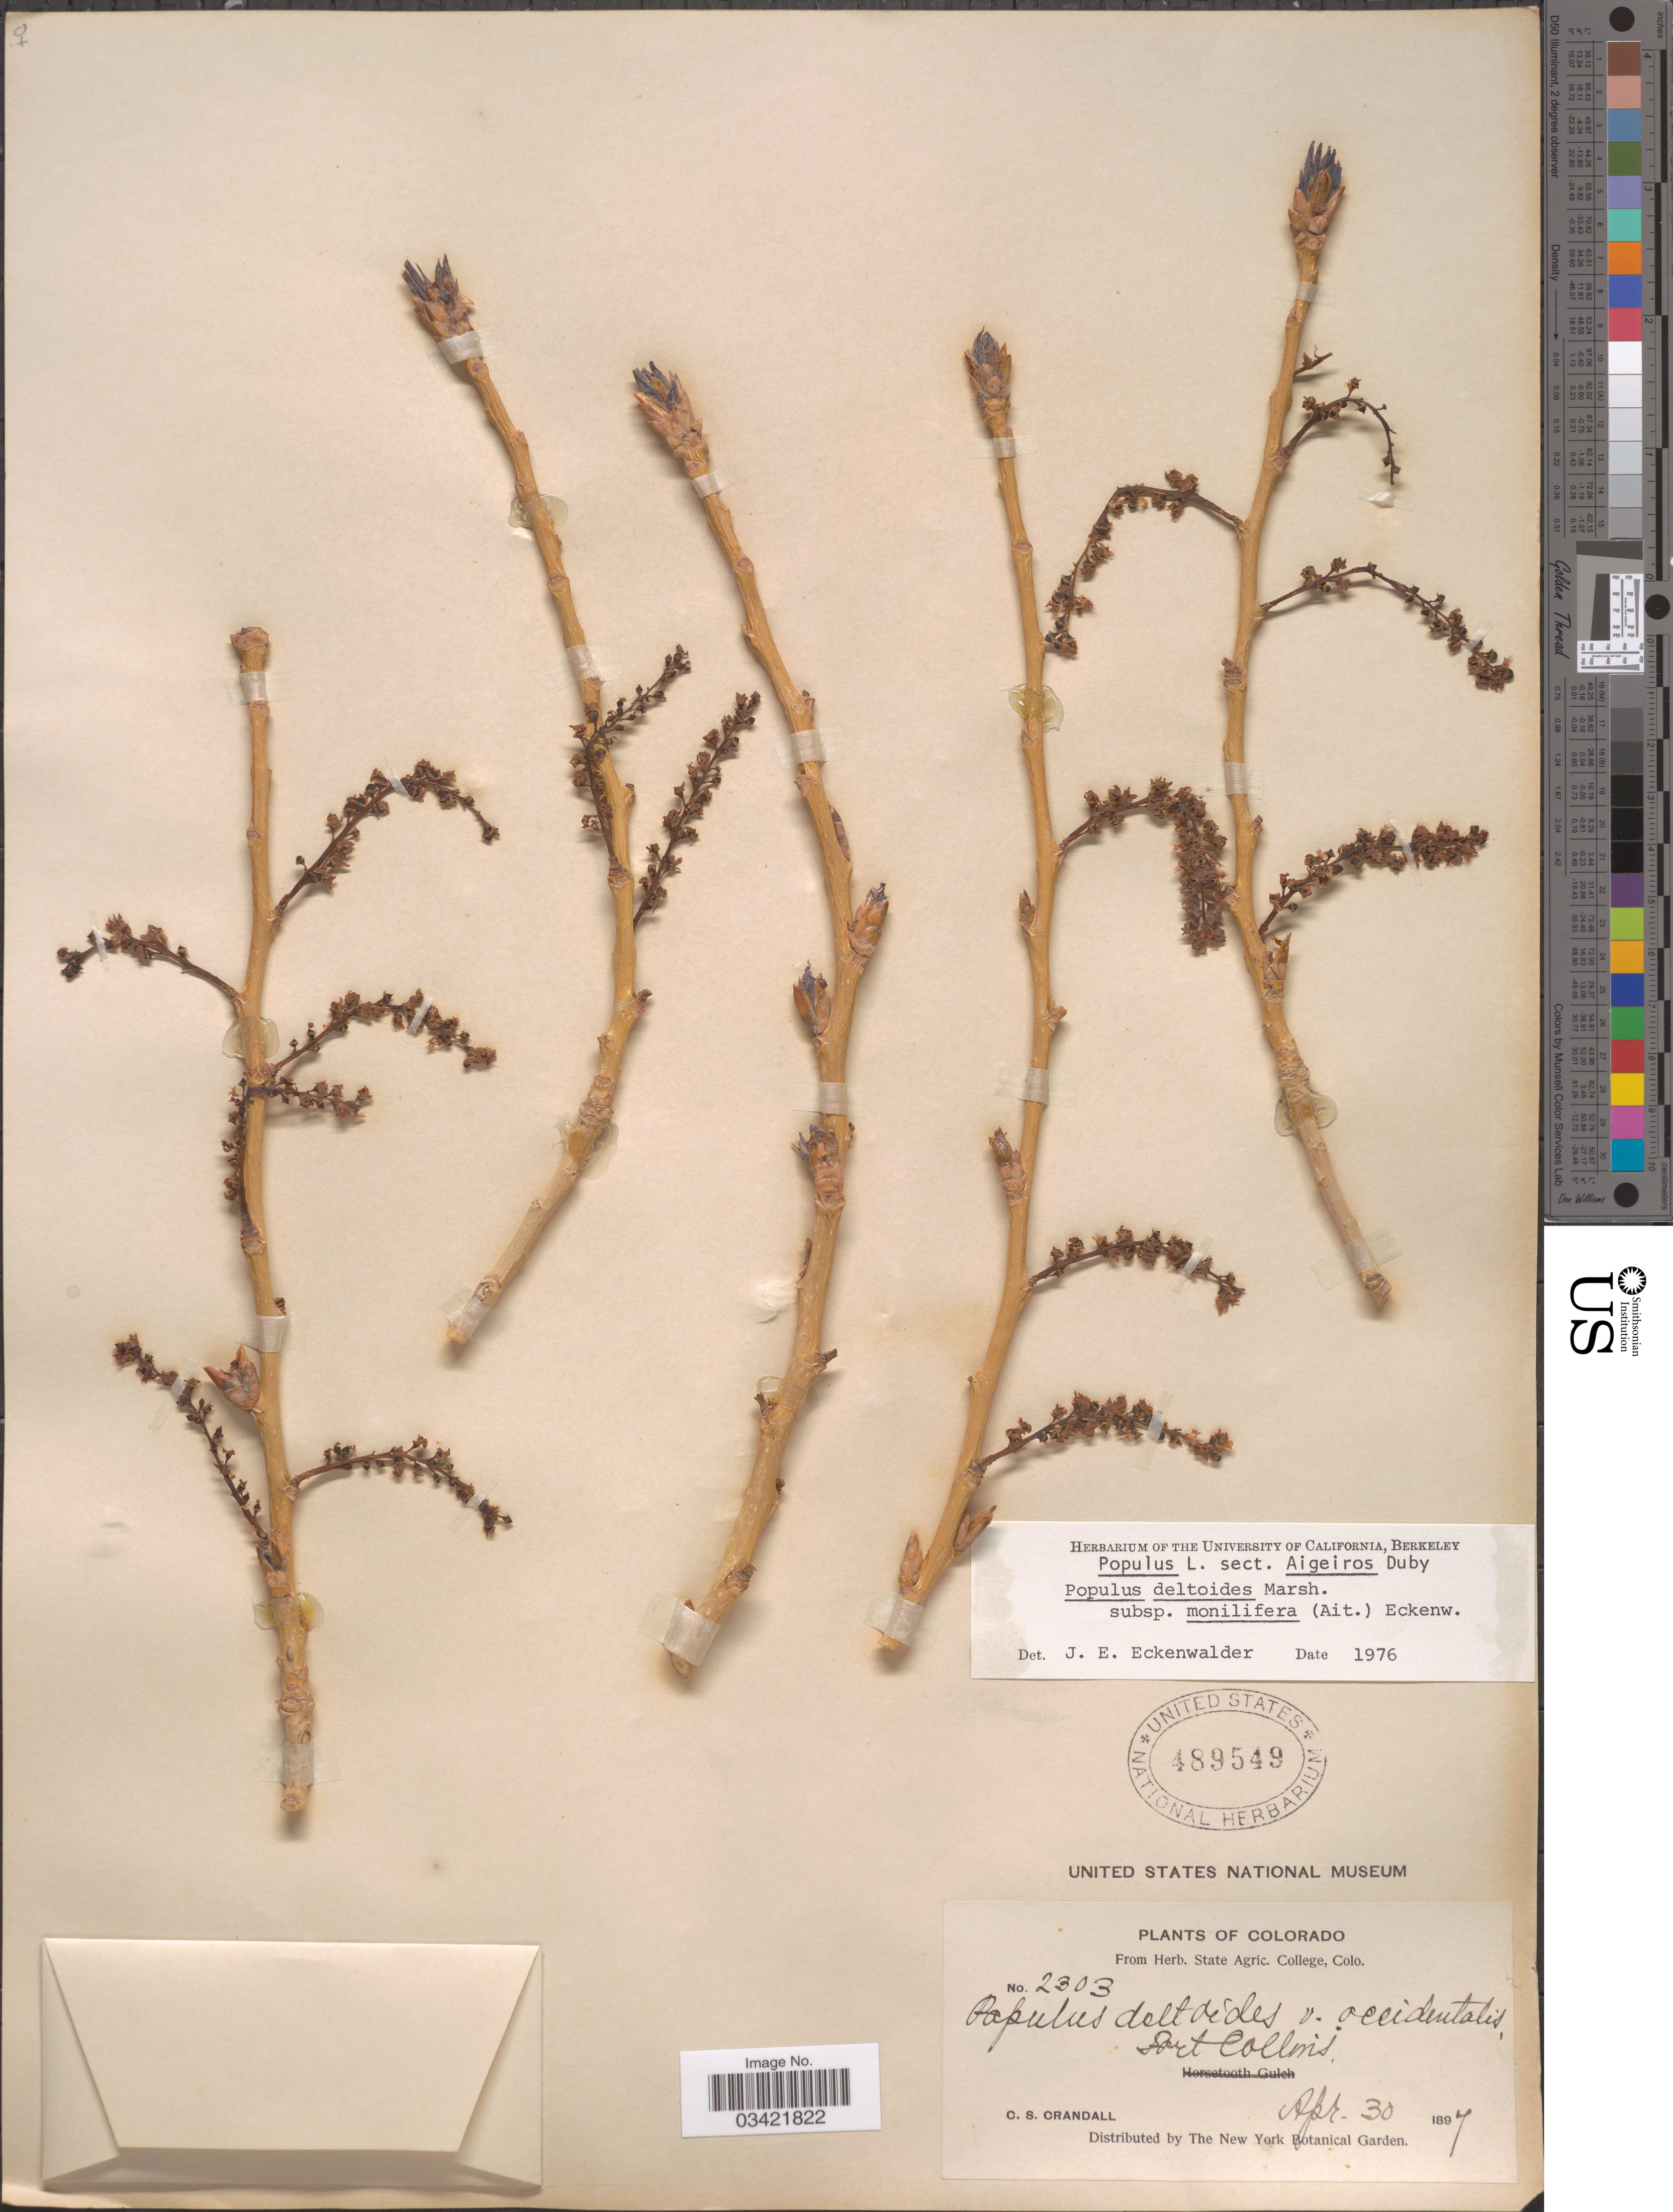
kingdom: Plantae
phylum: Tracheophyta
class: Magnoliopsida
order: Malpighiales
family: Salicaceae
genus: Populus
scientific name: Populus deltoides subsp. monilifera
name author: (Aiton) Eckenw.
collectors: C. Crandall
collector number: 2303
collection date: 1897-04-30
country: United States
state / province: Colorado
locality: Fort Collins.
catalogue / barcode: US 489549